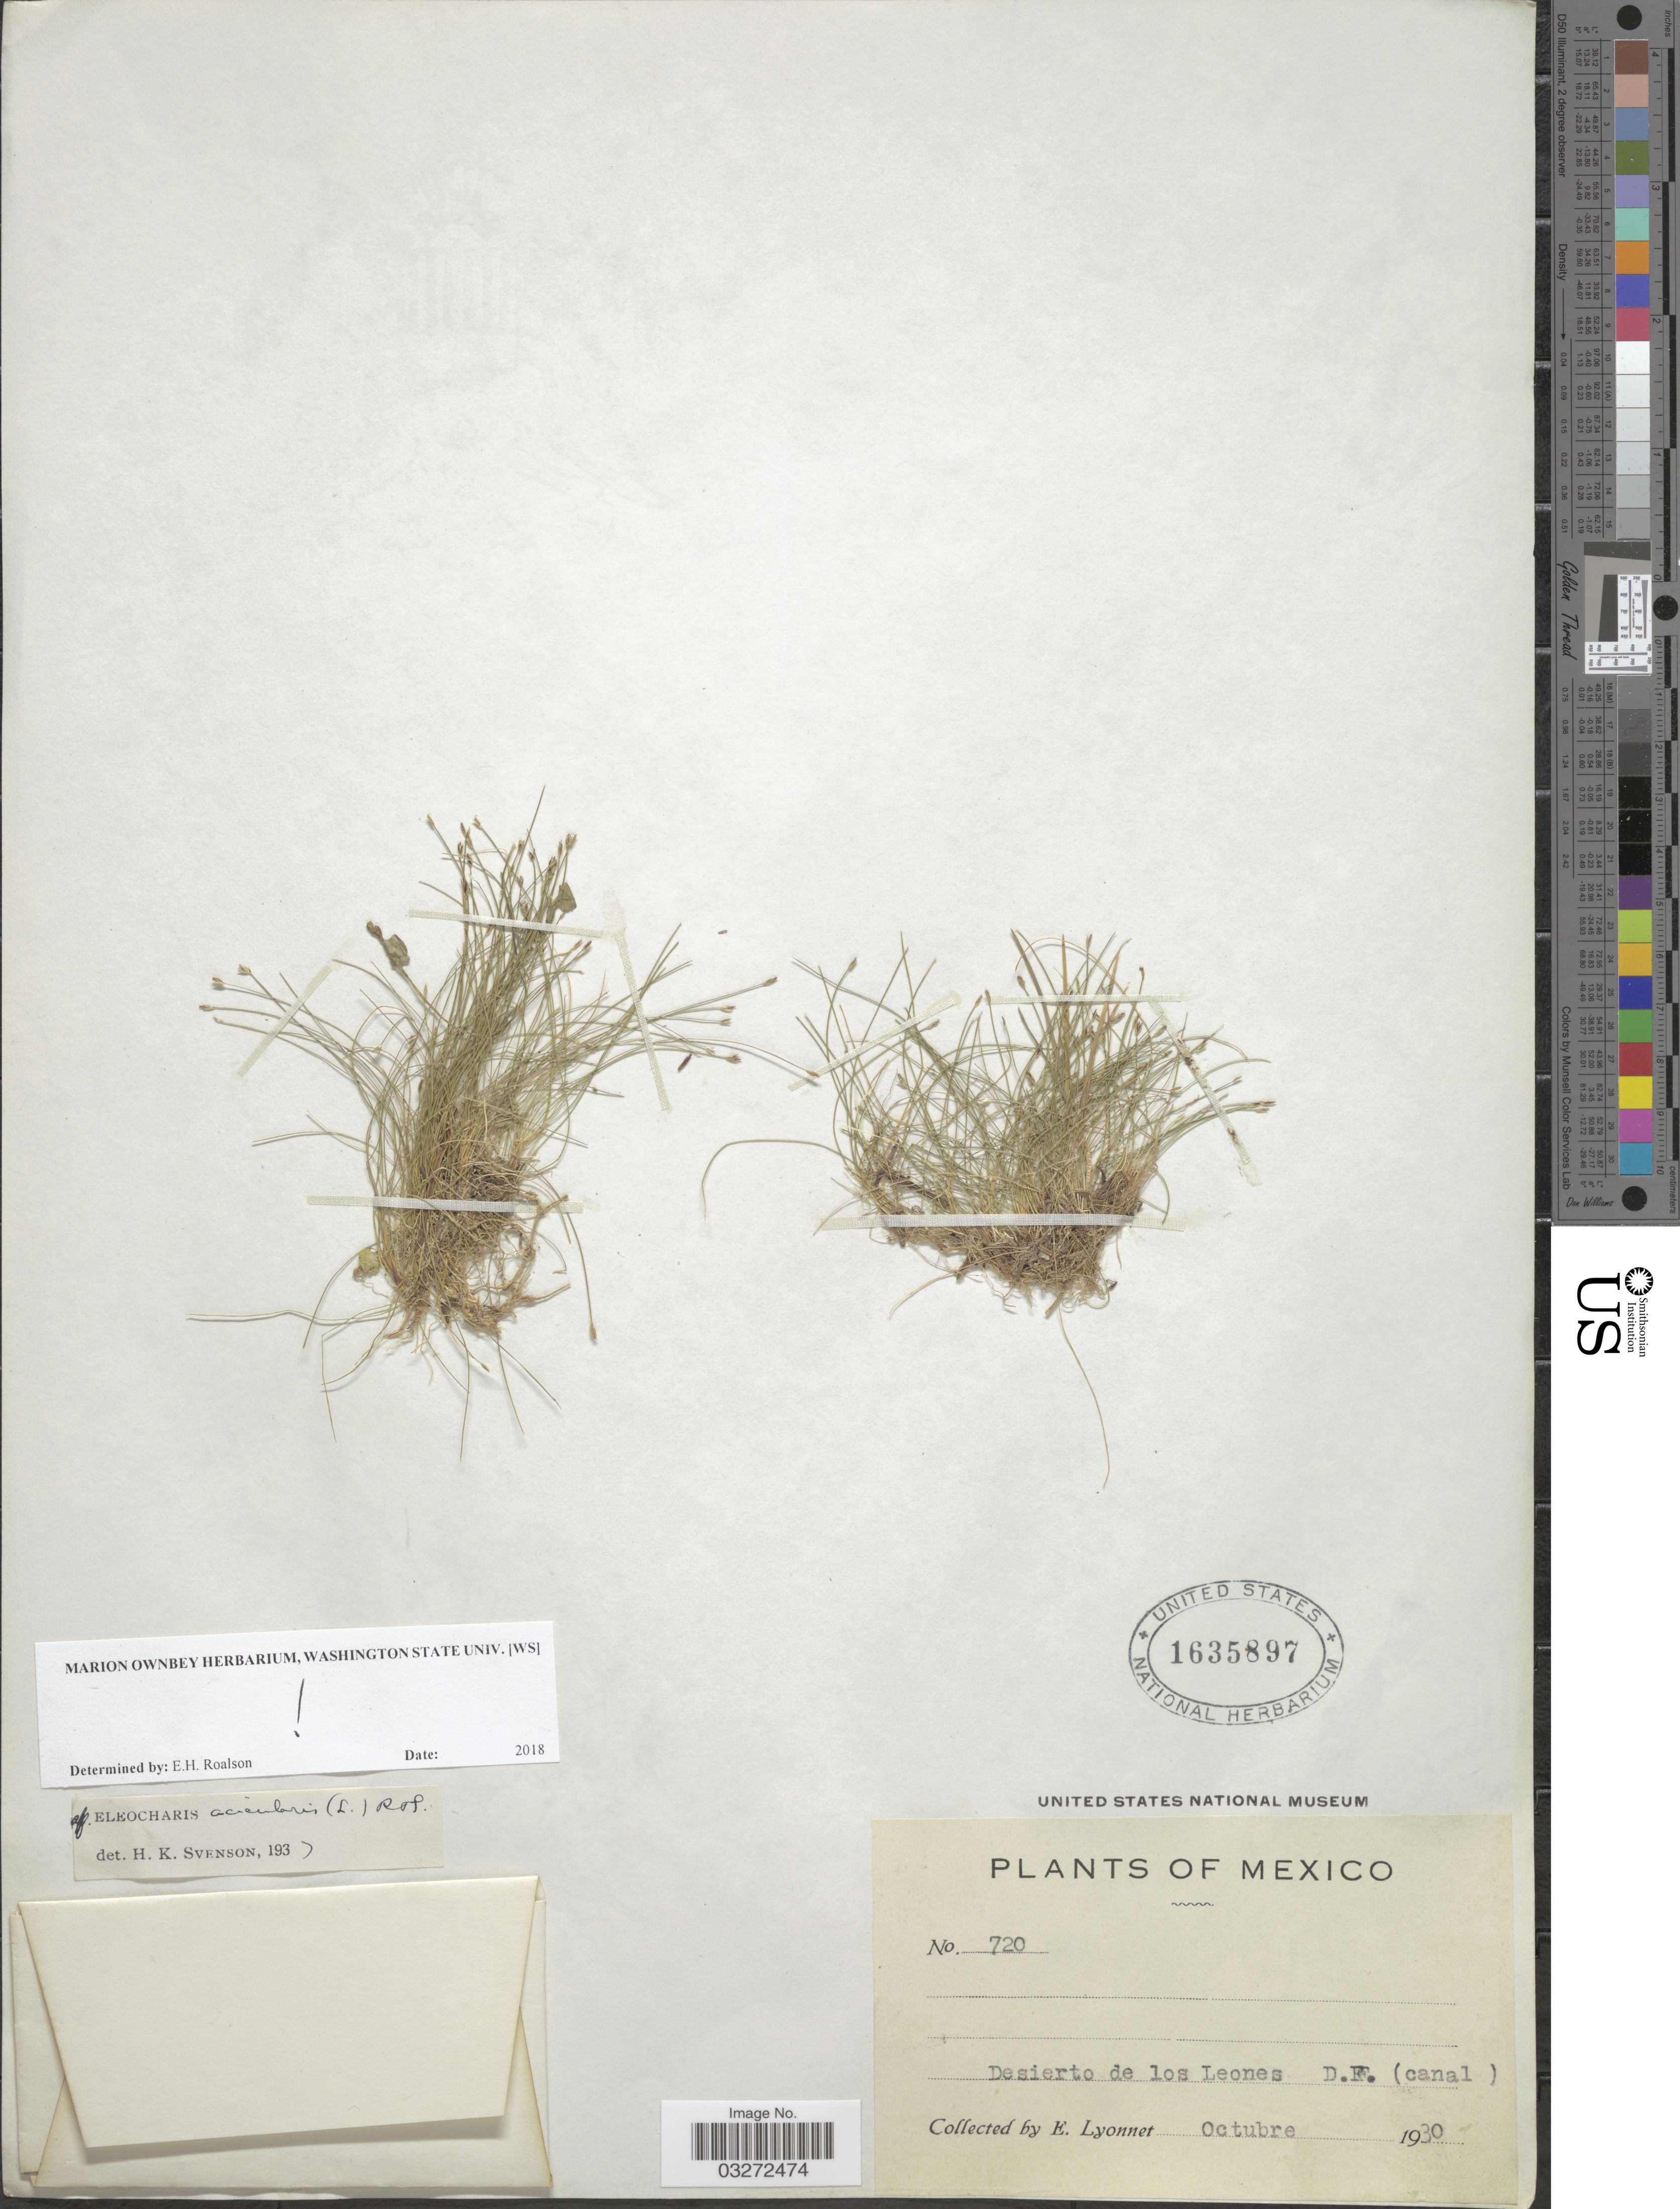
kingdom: Plantae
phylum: Tracheophyta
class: Liliopsida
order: Poales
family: Cyperaceae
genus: Eleocharis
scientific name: Eleocharis acicularis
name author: (L.) Roem. & Schult.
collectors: E. Lyonnet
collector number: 720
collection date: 1930-10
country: Mexico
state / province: Distrito Federal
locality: Desierto de los Leones D.F. (canal).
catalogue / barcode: US 1635897